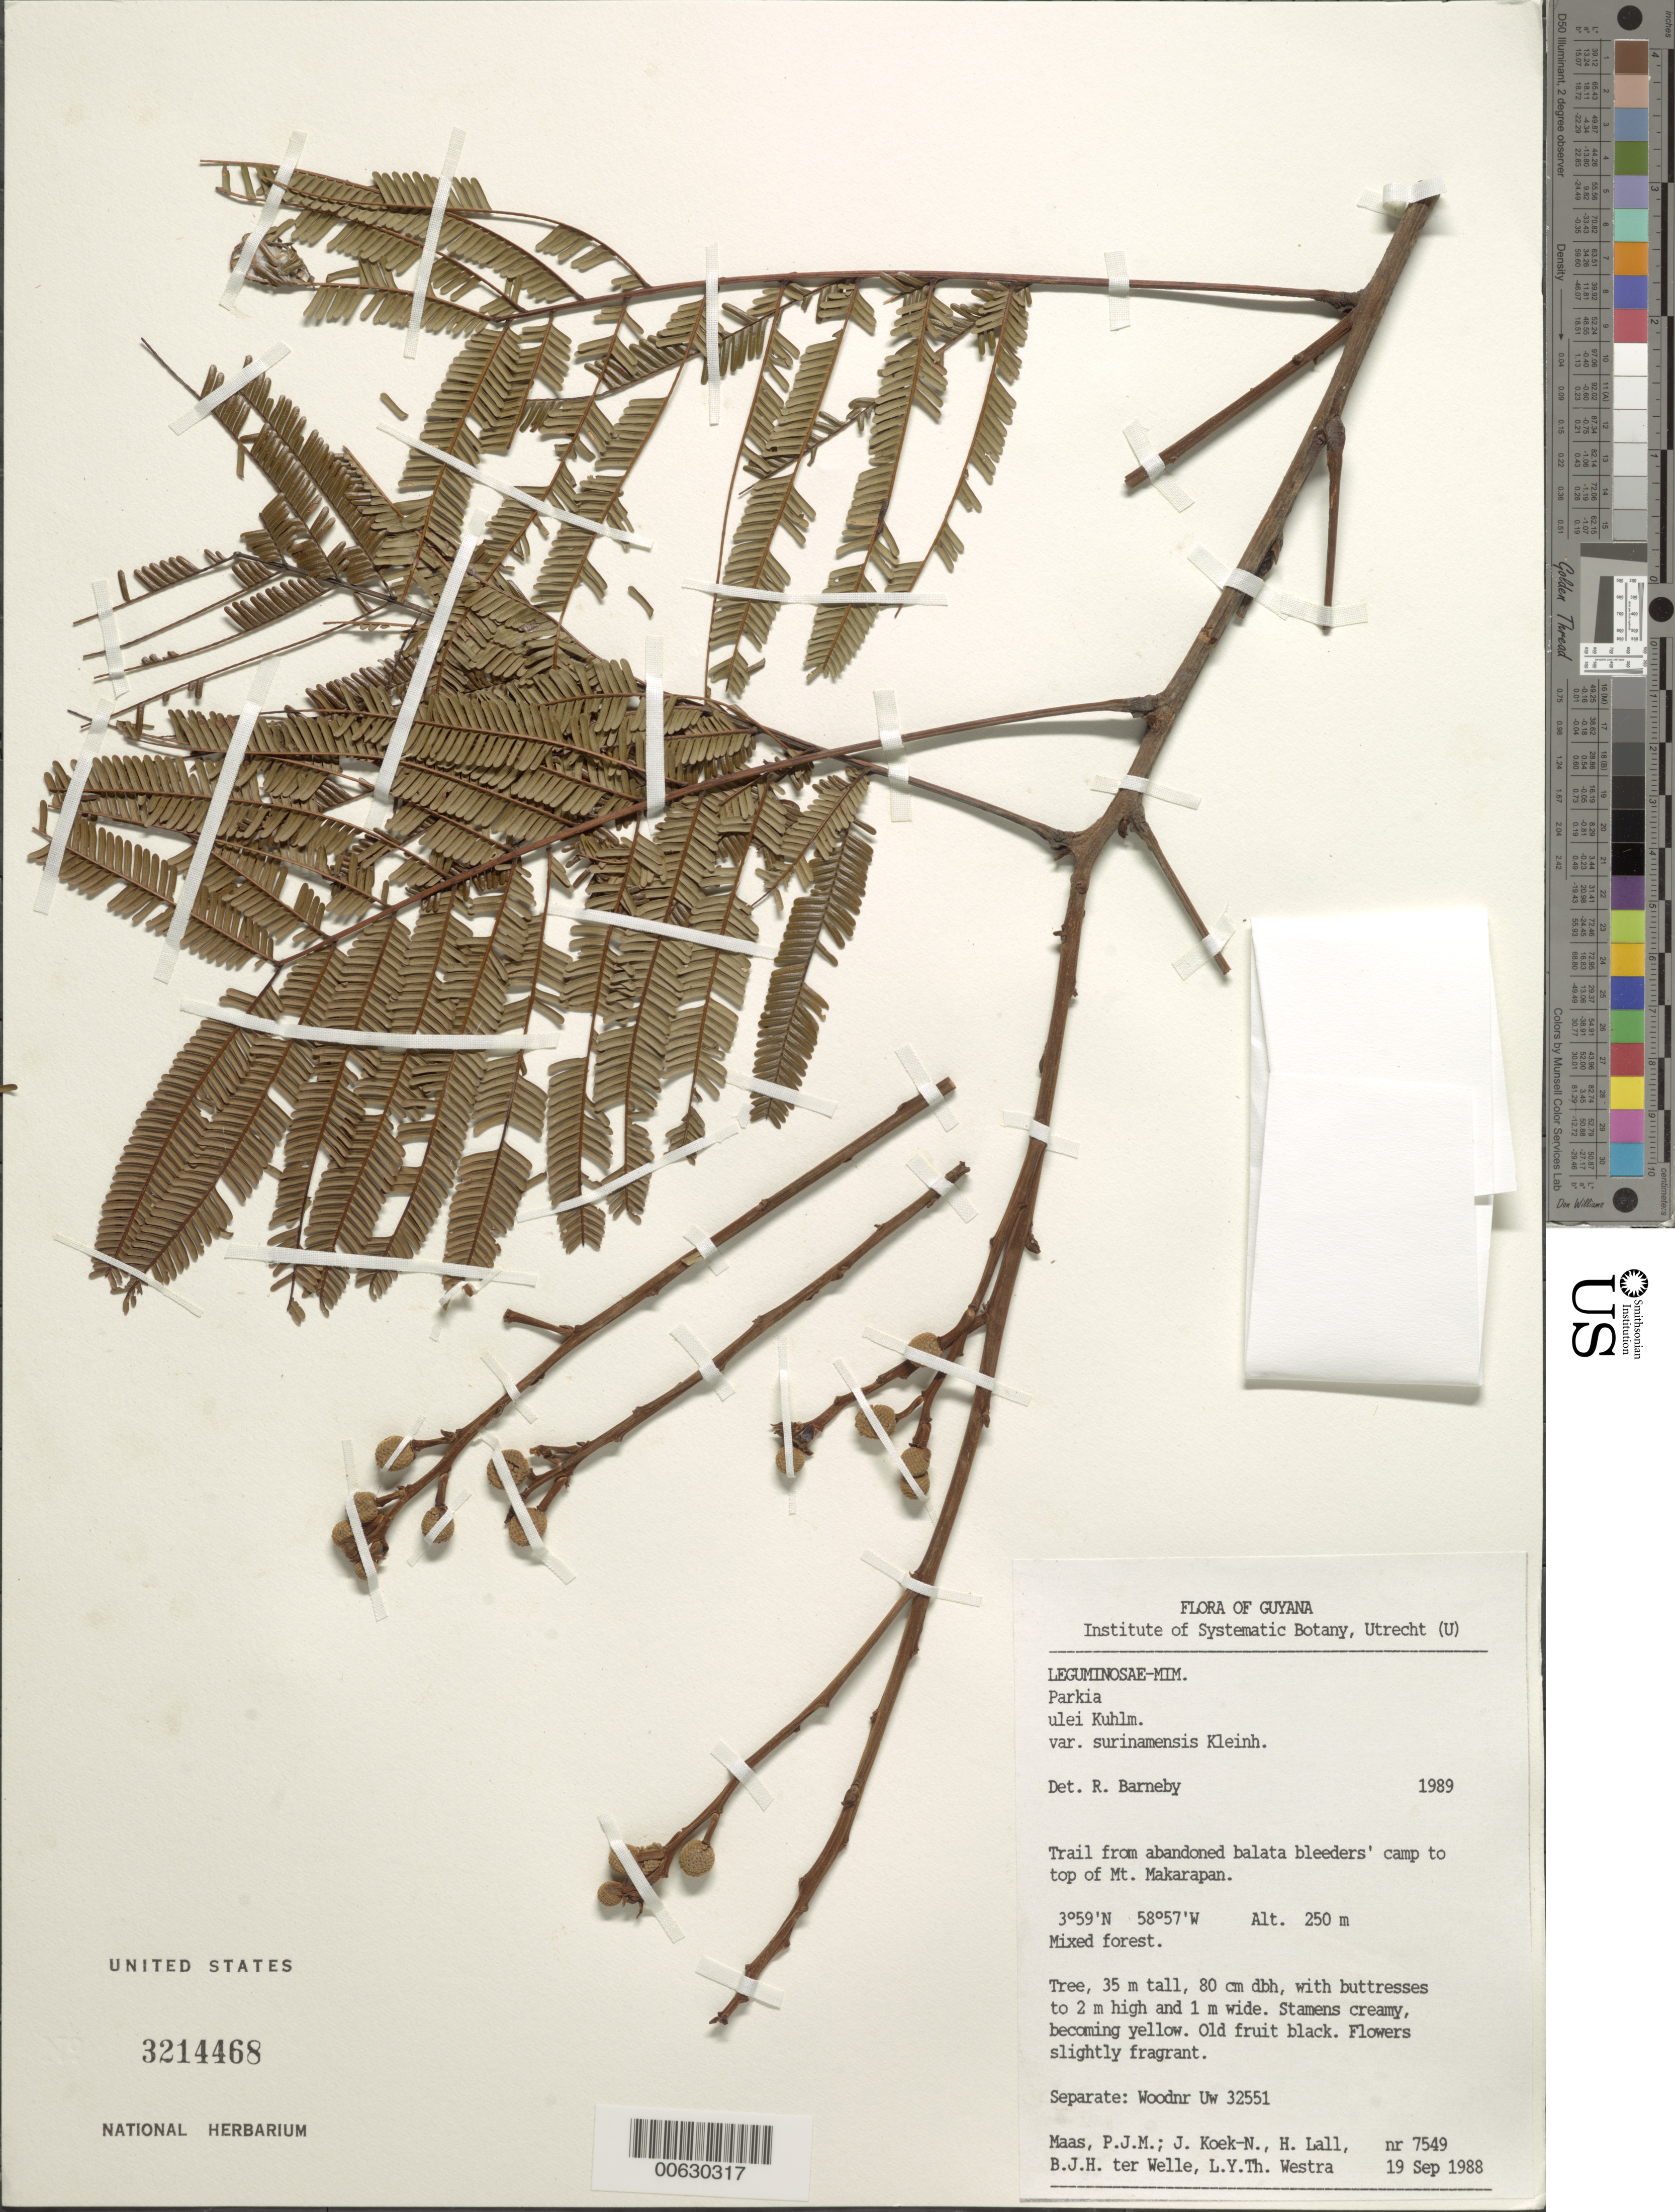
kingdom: Plantae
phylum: Tracheophyta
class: Magnoliopsida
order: Fabales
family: Fabaceae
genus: Parkia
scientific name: Parkia ulei var. surinamensis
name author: Kleinhoonte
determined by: Barneby, Rupert C., (NY)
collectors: P. Maas, J. Koek-Noorman, H. Lall, B. Welle & L. Y. T. Westra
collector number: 7549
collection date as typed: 19-Sep-88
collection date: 1988-09-19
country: Guyana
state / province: U. Takutu-U. Essequibo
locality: Mt. Makarapan, trail from abandoned balata bleeder camp to top of mt.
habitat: Mixed forest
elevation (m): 250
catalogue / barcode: US 3214468